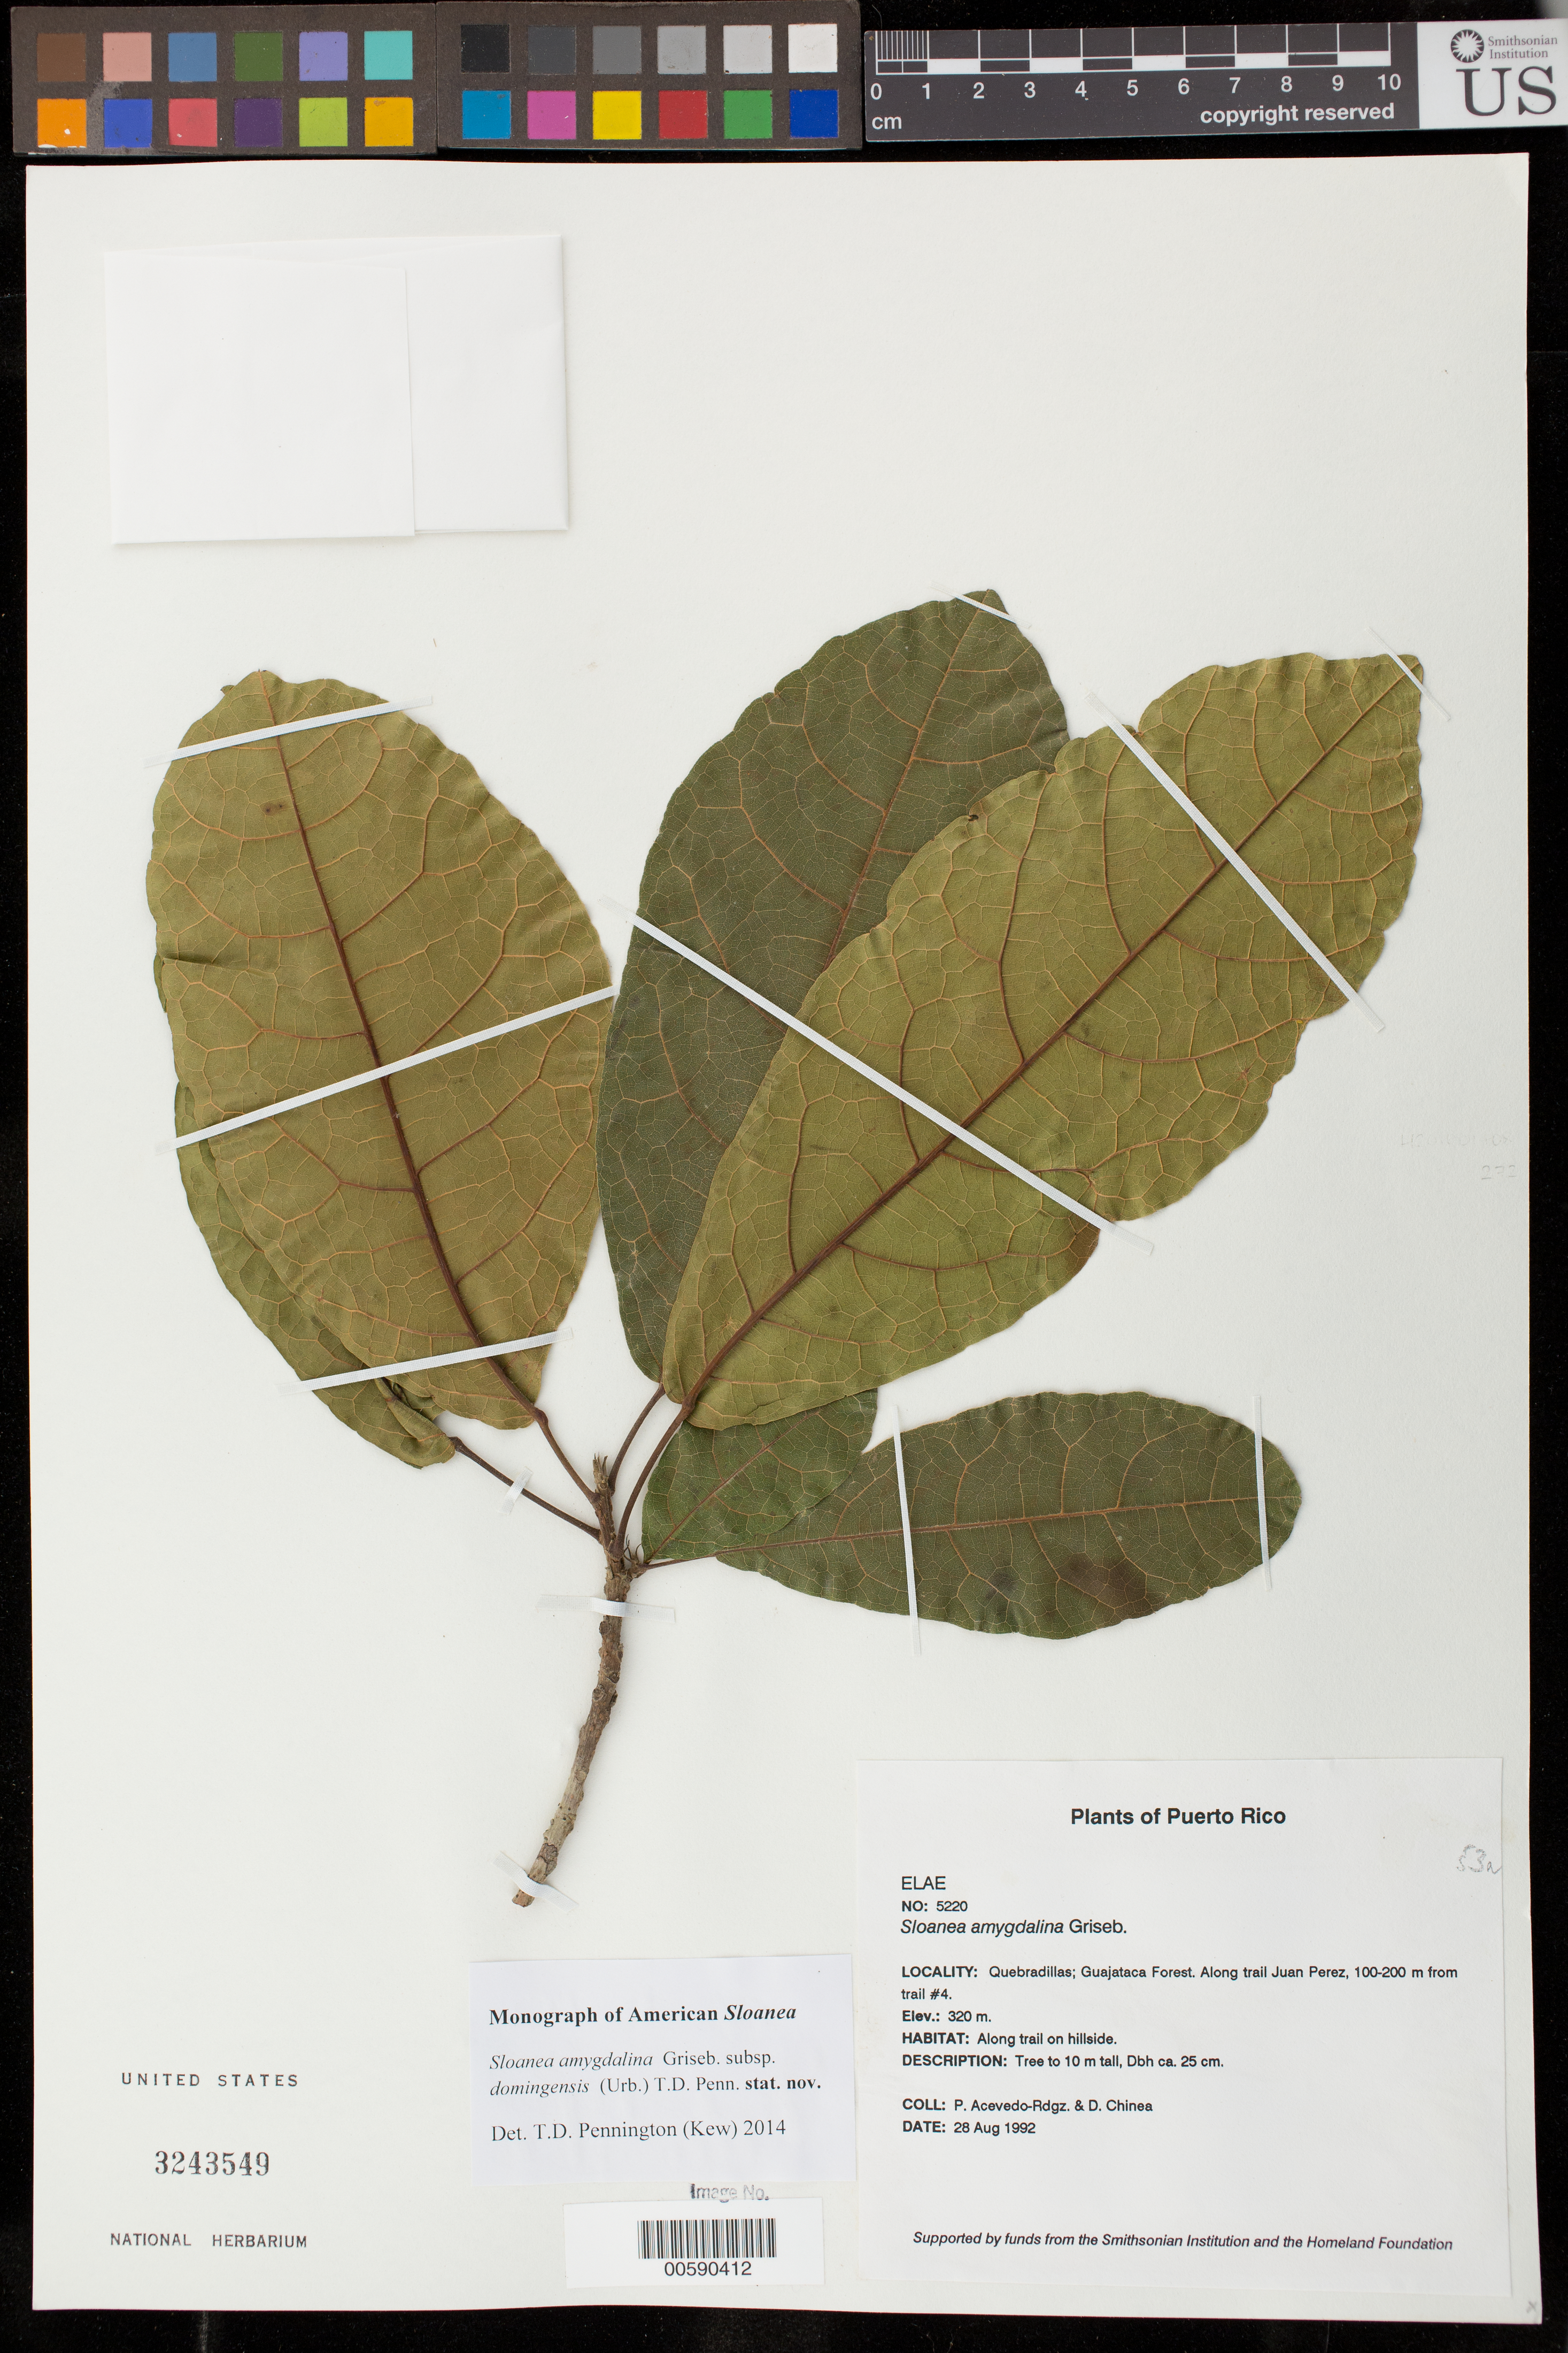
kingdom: Plantae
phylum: Tracheophyta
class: Magnoliopsida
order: Oxalidales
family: Elaeocarpaceae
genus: Sloanea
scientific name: Sloanea amygdalina subsp. domingensis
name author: (Urb.) T.D. Penn.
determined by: Pennington, T. D., (K)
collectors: P. Acevedo-Rodr. & D. Chinea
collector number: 5220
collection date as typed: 28 Aug 1992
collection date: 1992-08-28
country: Puerto Rico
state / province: Isabela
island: Puerto Rico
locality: Isabela; Guajataca Forest. Along trail Juan Perez, 100-200 m from trail #4.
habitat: Along trail on hillside.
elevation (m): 320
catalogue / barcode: US 3243549